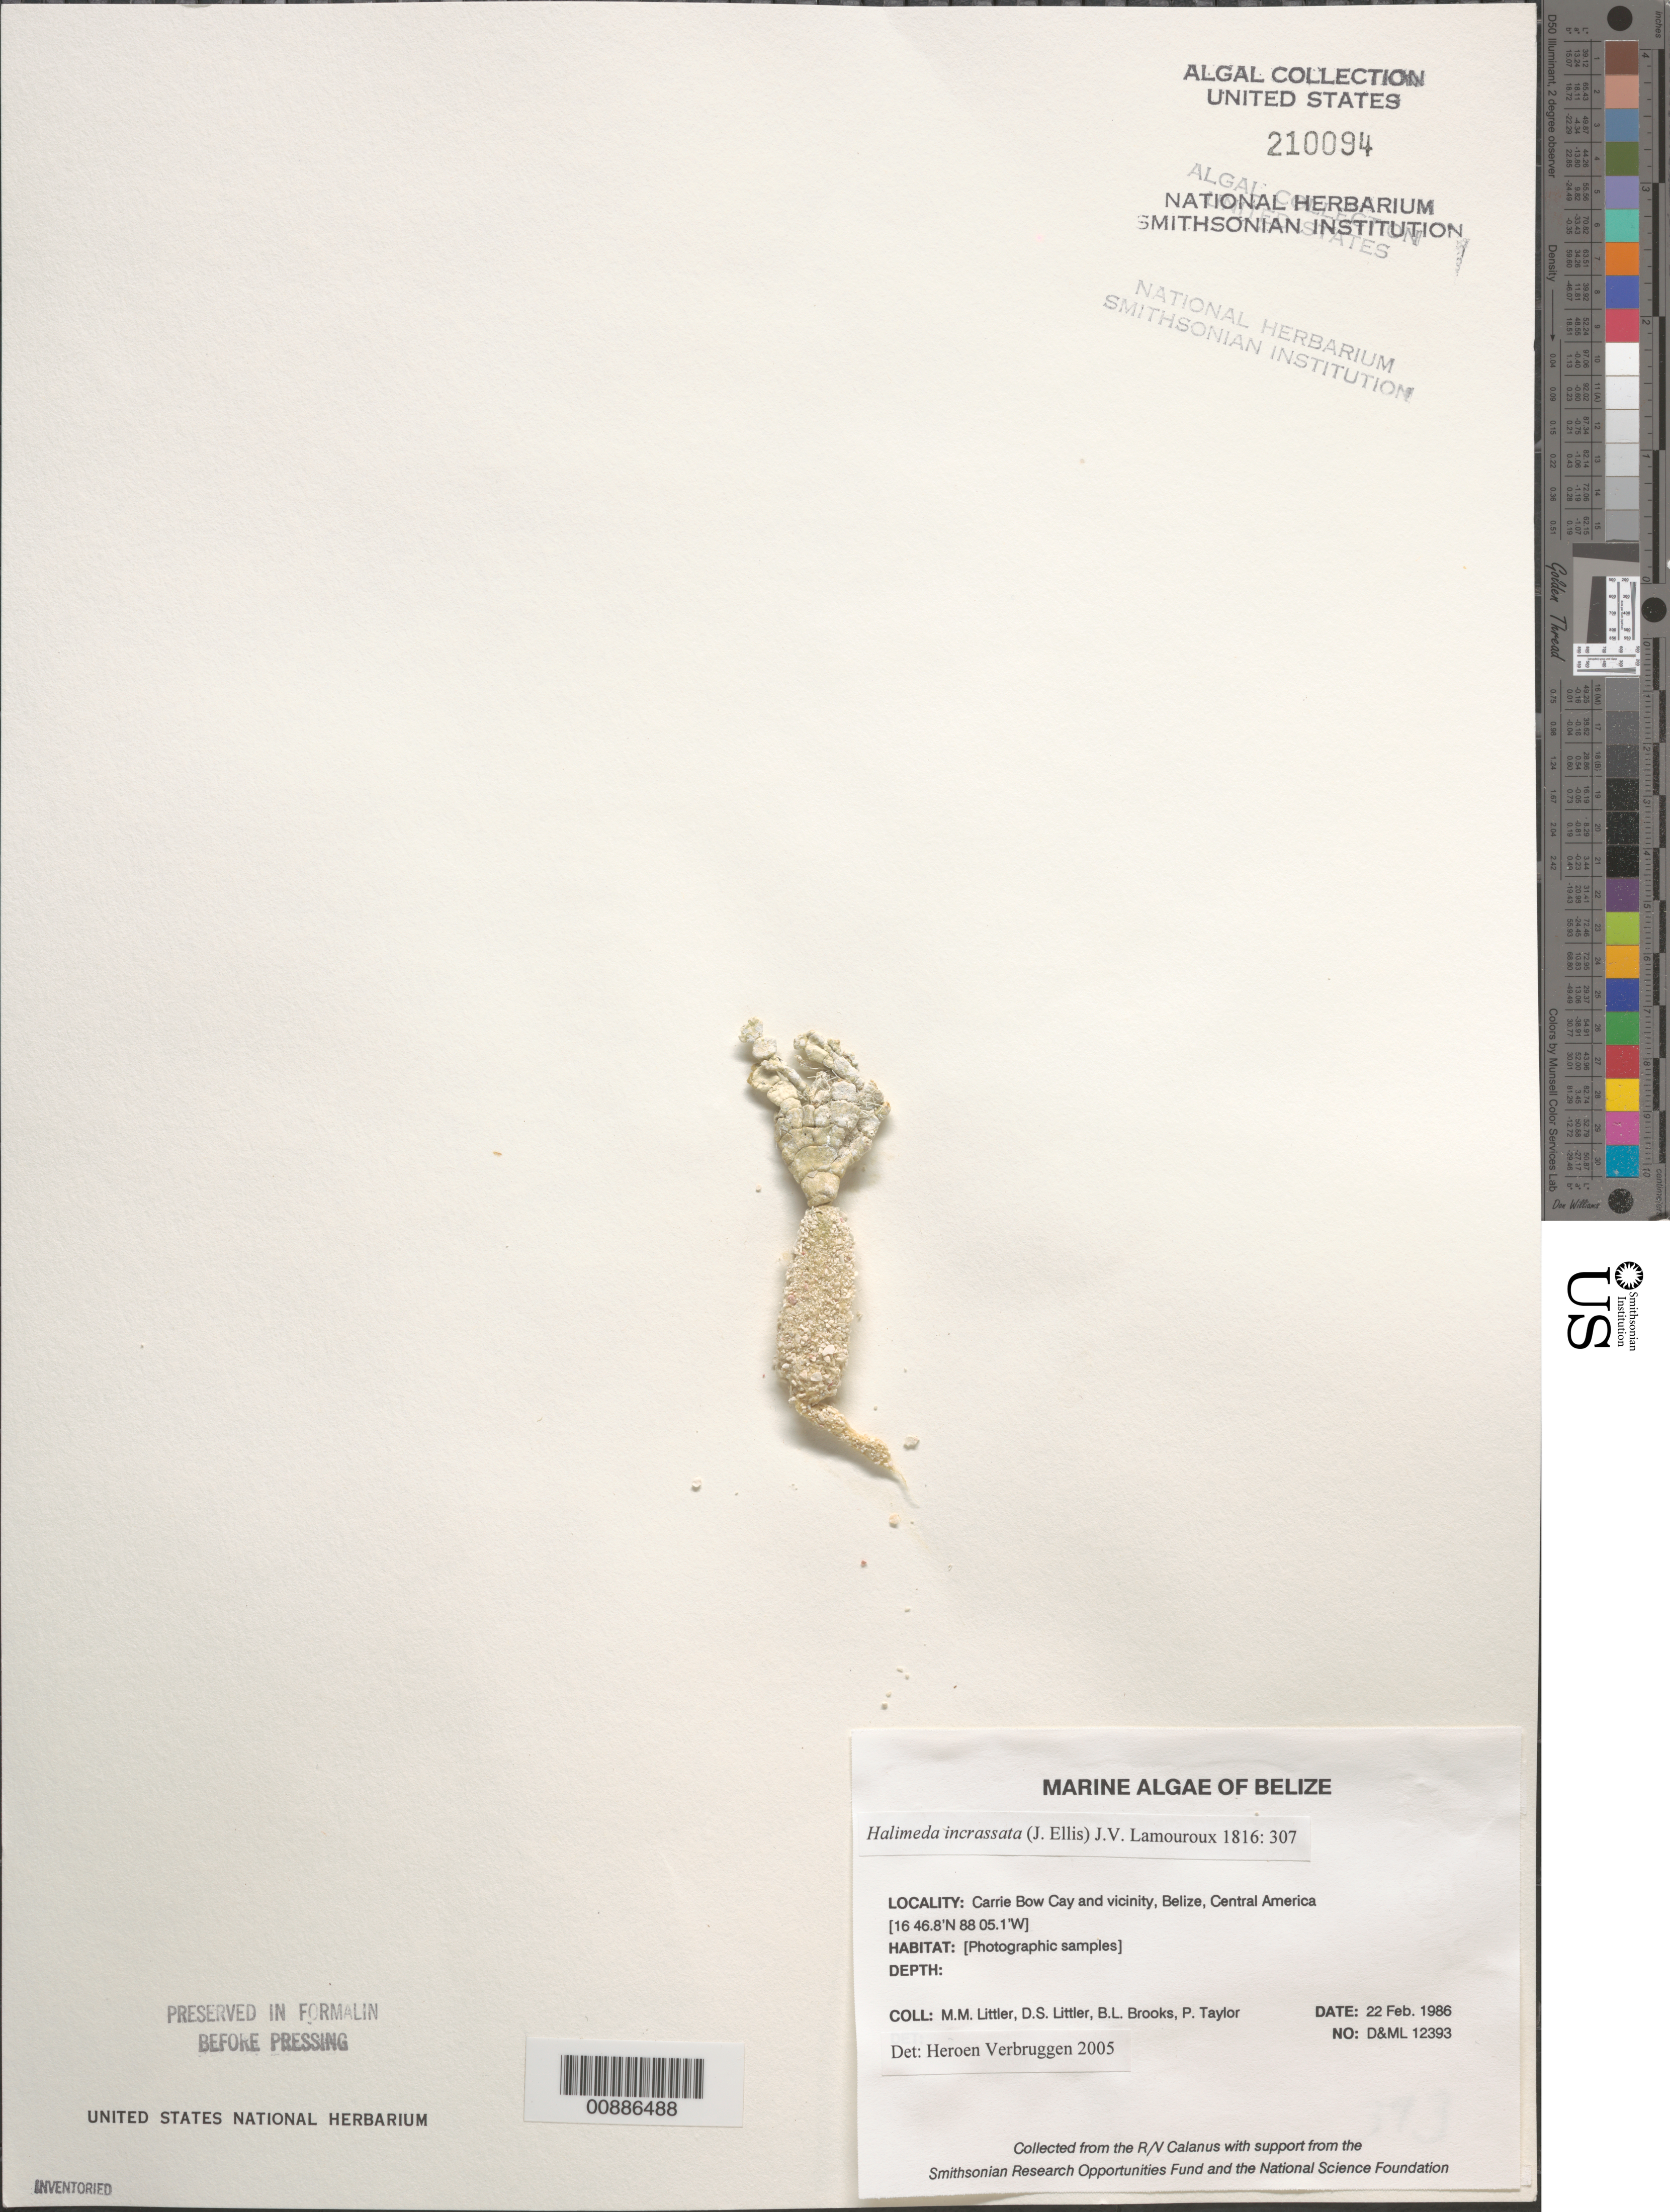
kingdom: Plantae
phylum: Chlorophyta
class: Ulvophyceae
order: Bryopsidales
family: Halimedaceae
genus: Halimeda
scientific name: Halimeda incrassata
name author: (J. Ellis) J.V.Lamouroux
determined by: Verbruggen, H.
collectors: M. M. Littler, D. S. Littler, B. Brooks & P. R. Taylor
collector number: D&ML 12393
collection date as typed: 22 Feb 1986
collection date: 1986-02-22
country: Belize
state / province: Stann Creek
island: Carrie Bow Cay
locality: The cay and area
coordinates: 16 46.8' N, 88 05.1' W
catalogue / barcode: US 210094